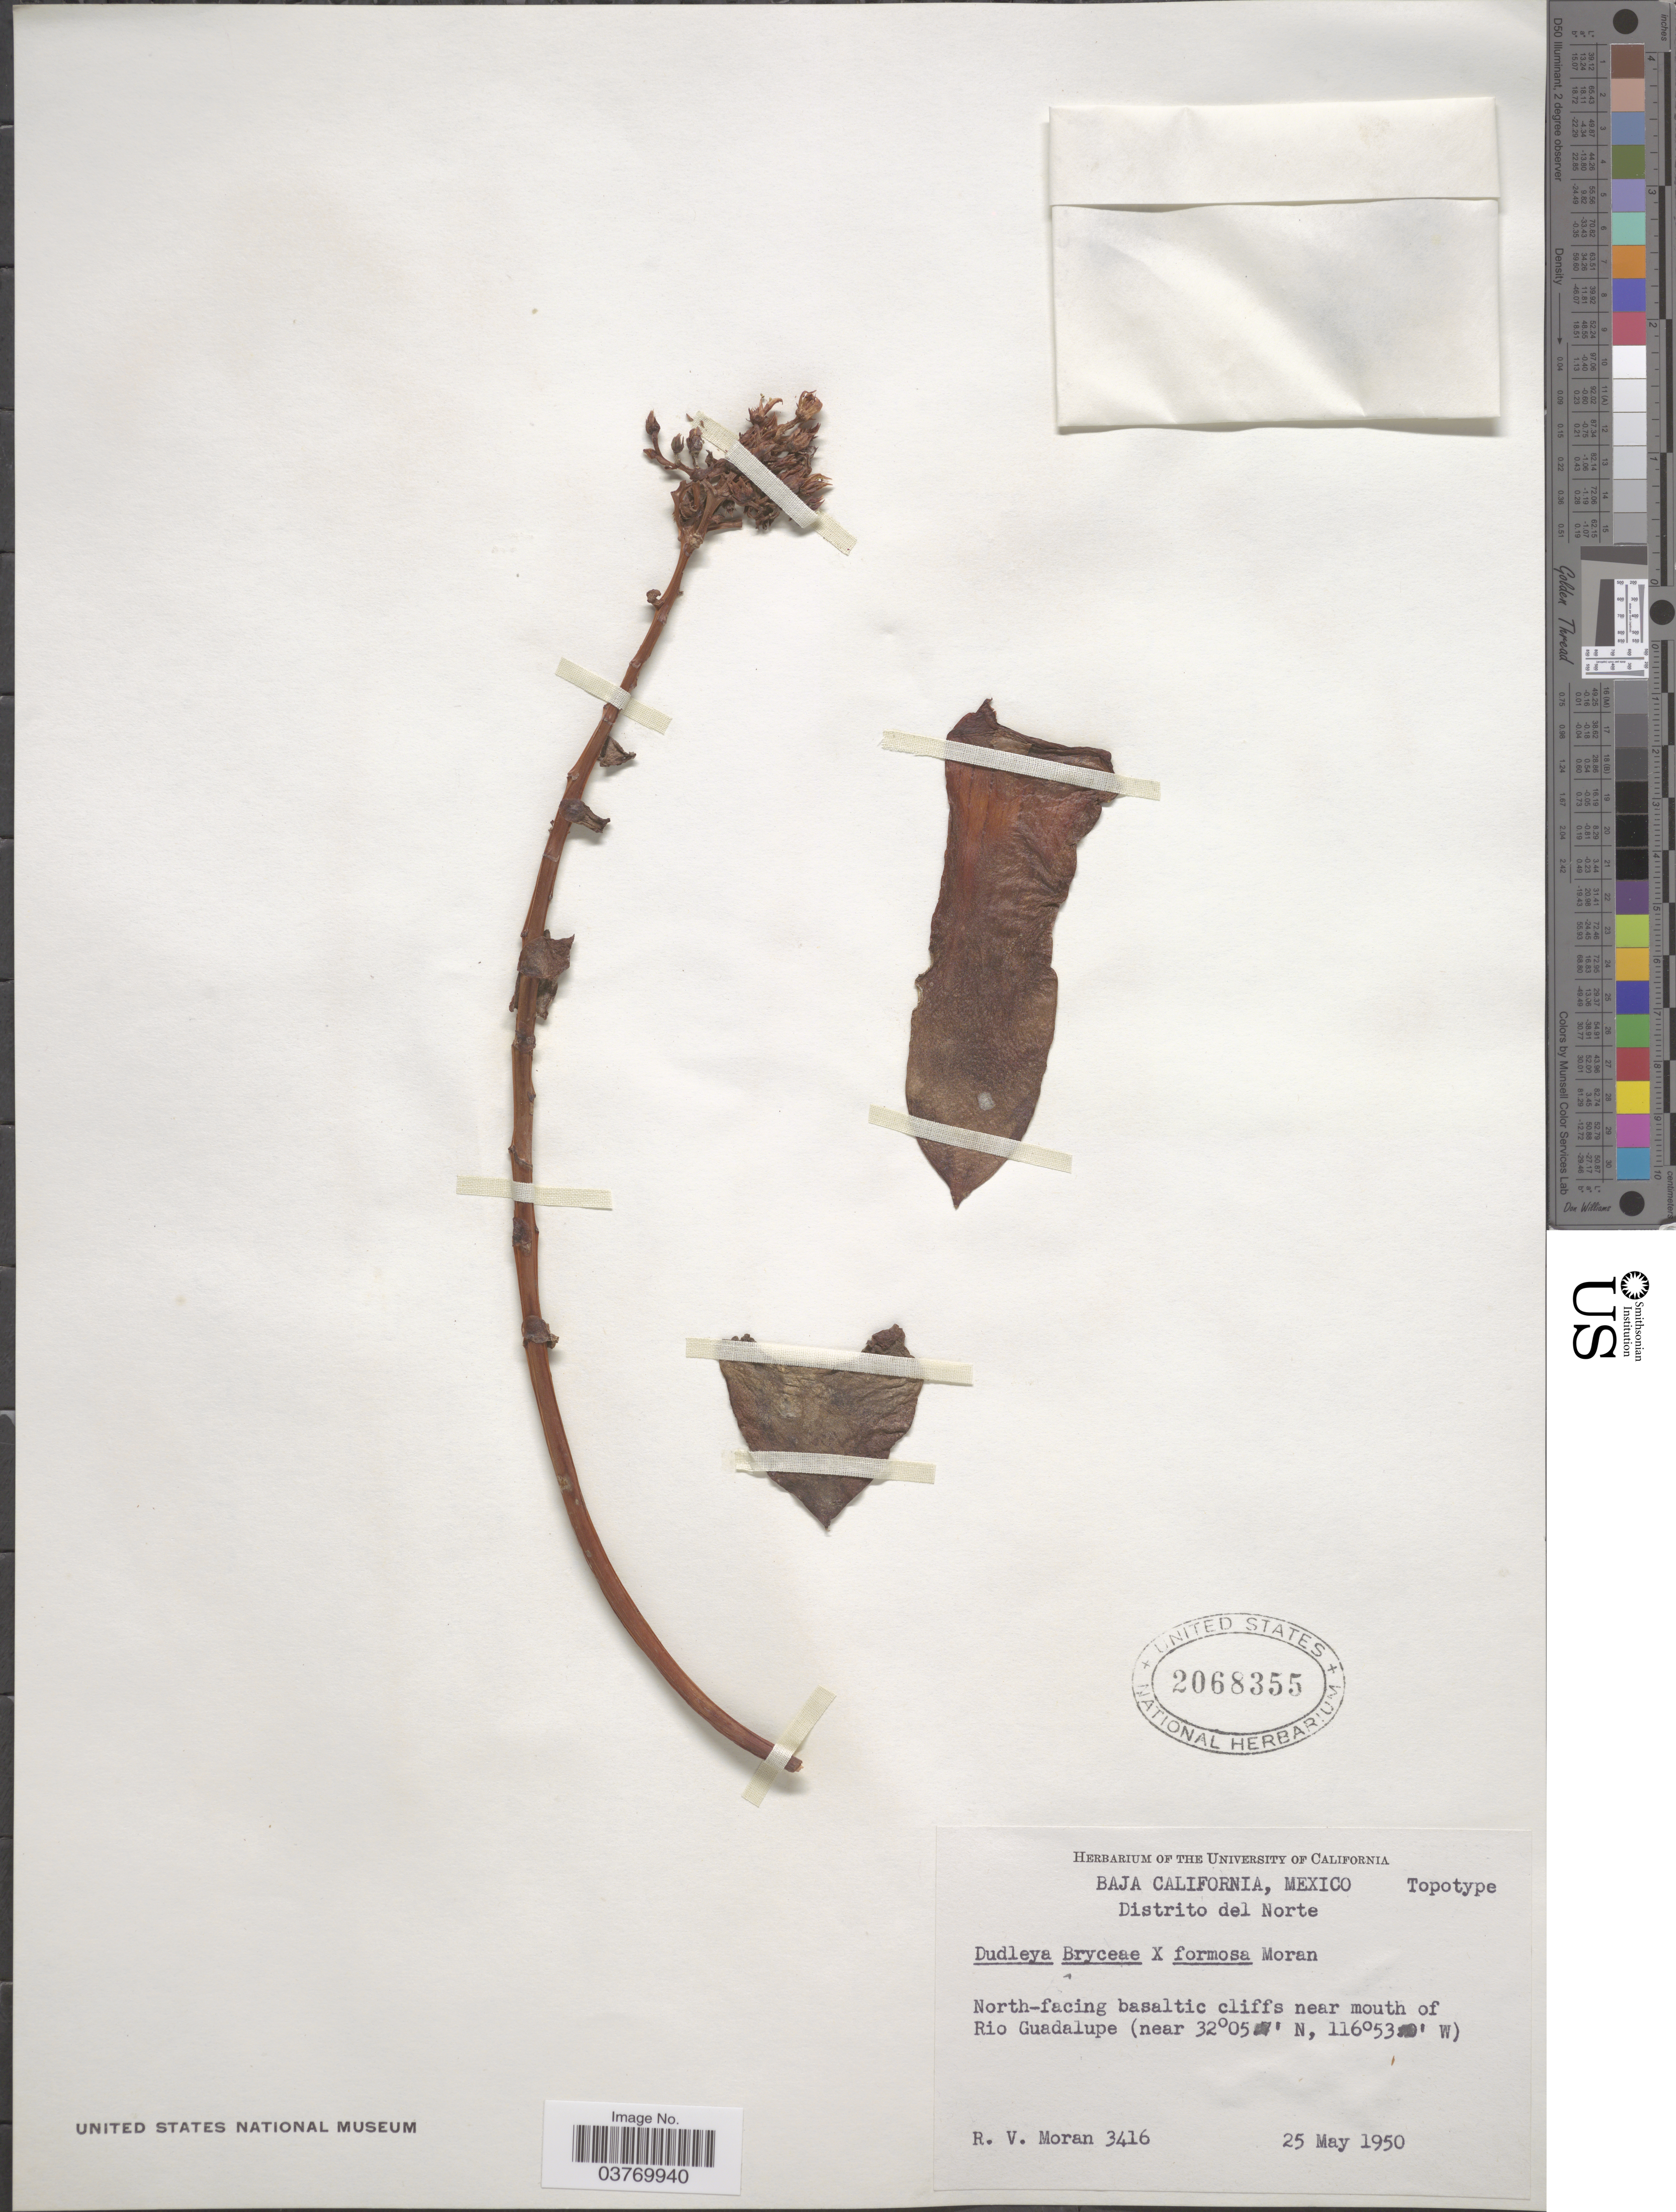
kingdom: Plantae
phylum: Tracheophyta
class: Magnoliopsida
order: Saxifragales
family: Crassulaceae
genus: Dudleya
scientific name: Dudleya bryceae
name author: Britton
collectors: R. V. Moran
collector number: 3416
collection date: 1950-05-25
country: Mexico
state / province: Baja California Norte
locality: Distrito del Norte. North-facing basaltic cliffs near mouth of Rio Guadalupe.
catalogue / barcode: US 2068355